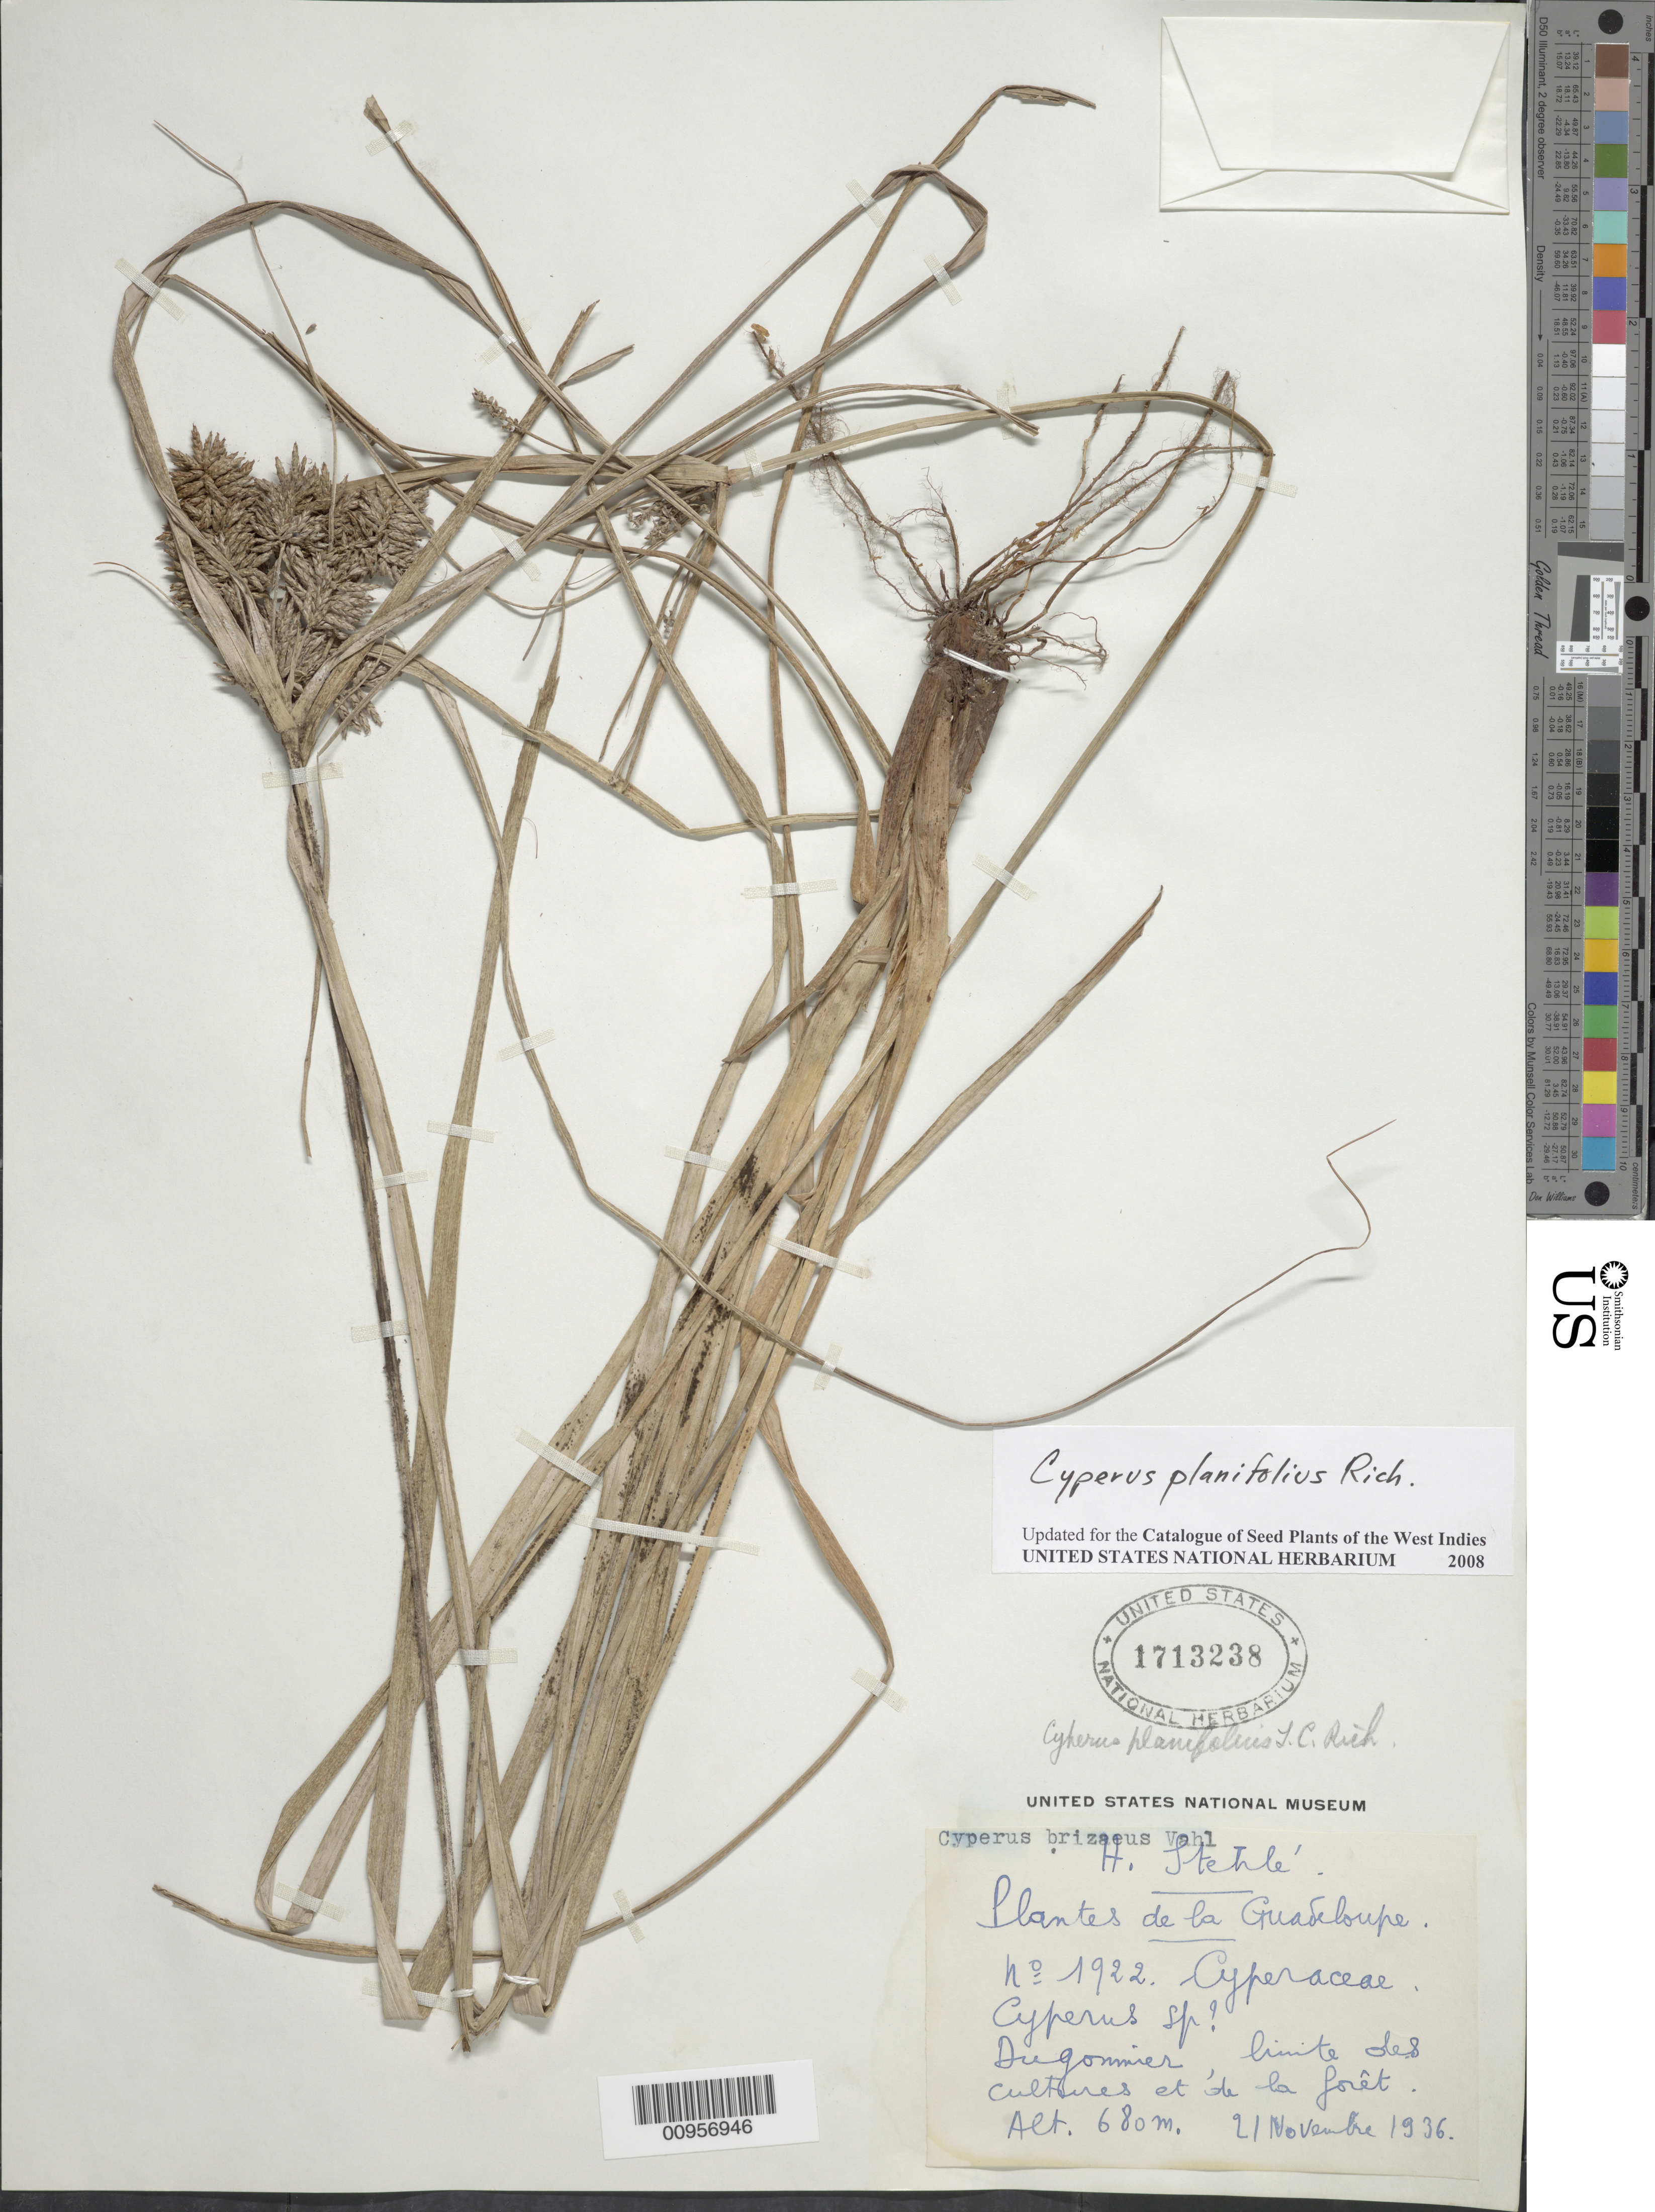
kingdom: Plantae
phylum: Tracheophyta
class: Liliopsida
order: Poales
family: Cyperaceae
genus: Cyperus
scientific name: Cyperus planifolius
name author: Rich.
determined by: Strong, M. T., (US), Smithsonian Institution - National Museum of Natural History (UNITED STATES)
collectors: H. Stehlé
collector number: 1922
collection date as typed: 21 Nov 1936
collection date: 1936-11-21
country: Guadeloupe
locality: Dugomier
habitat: Limite des cultures et de la forêt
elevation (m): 680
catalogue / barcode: US 1713238